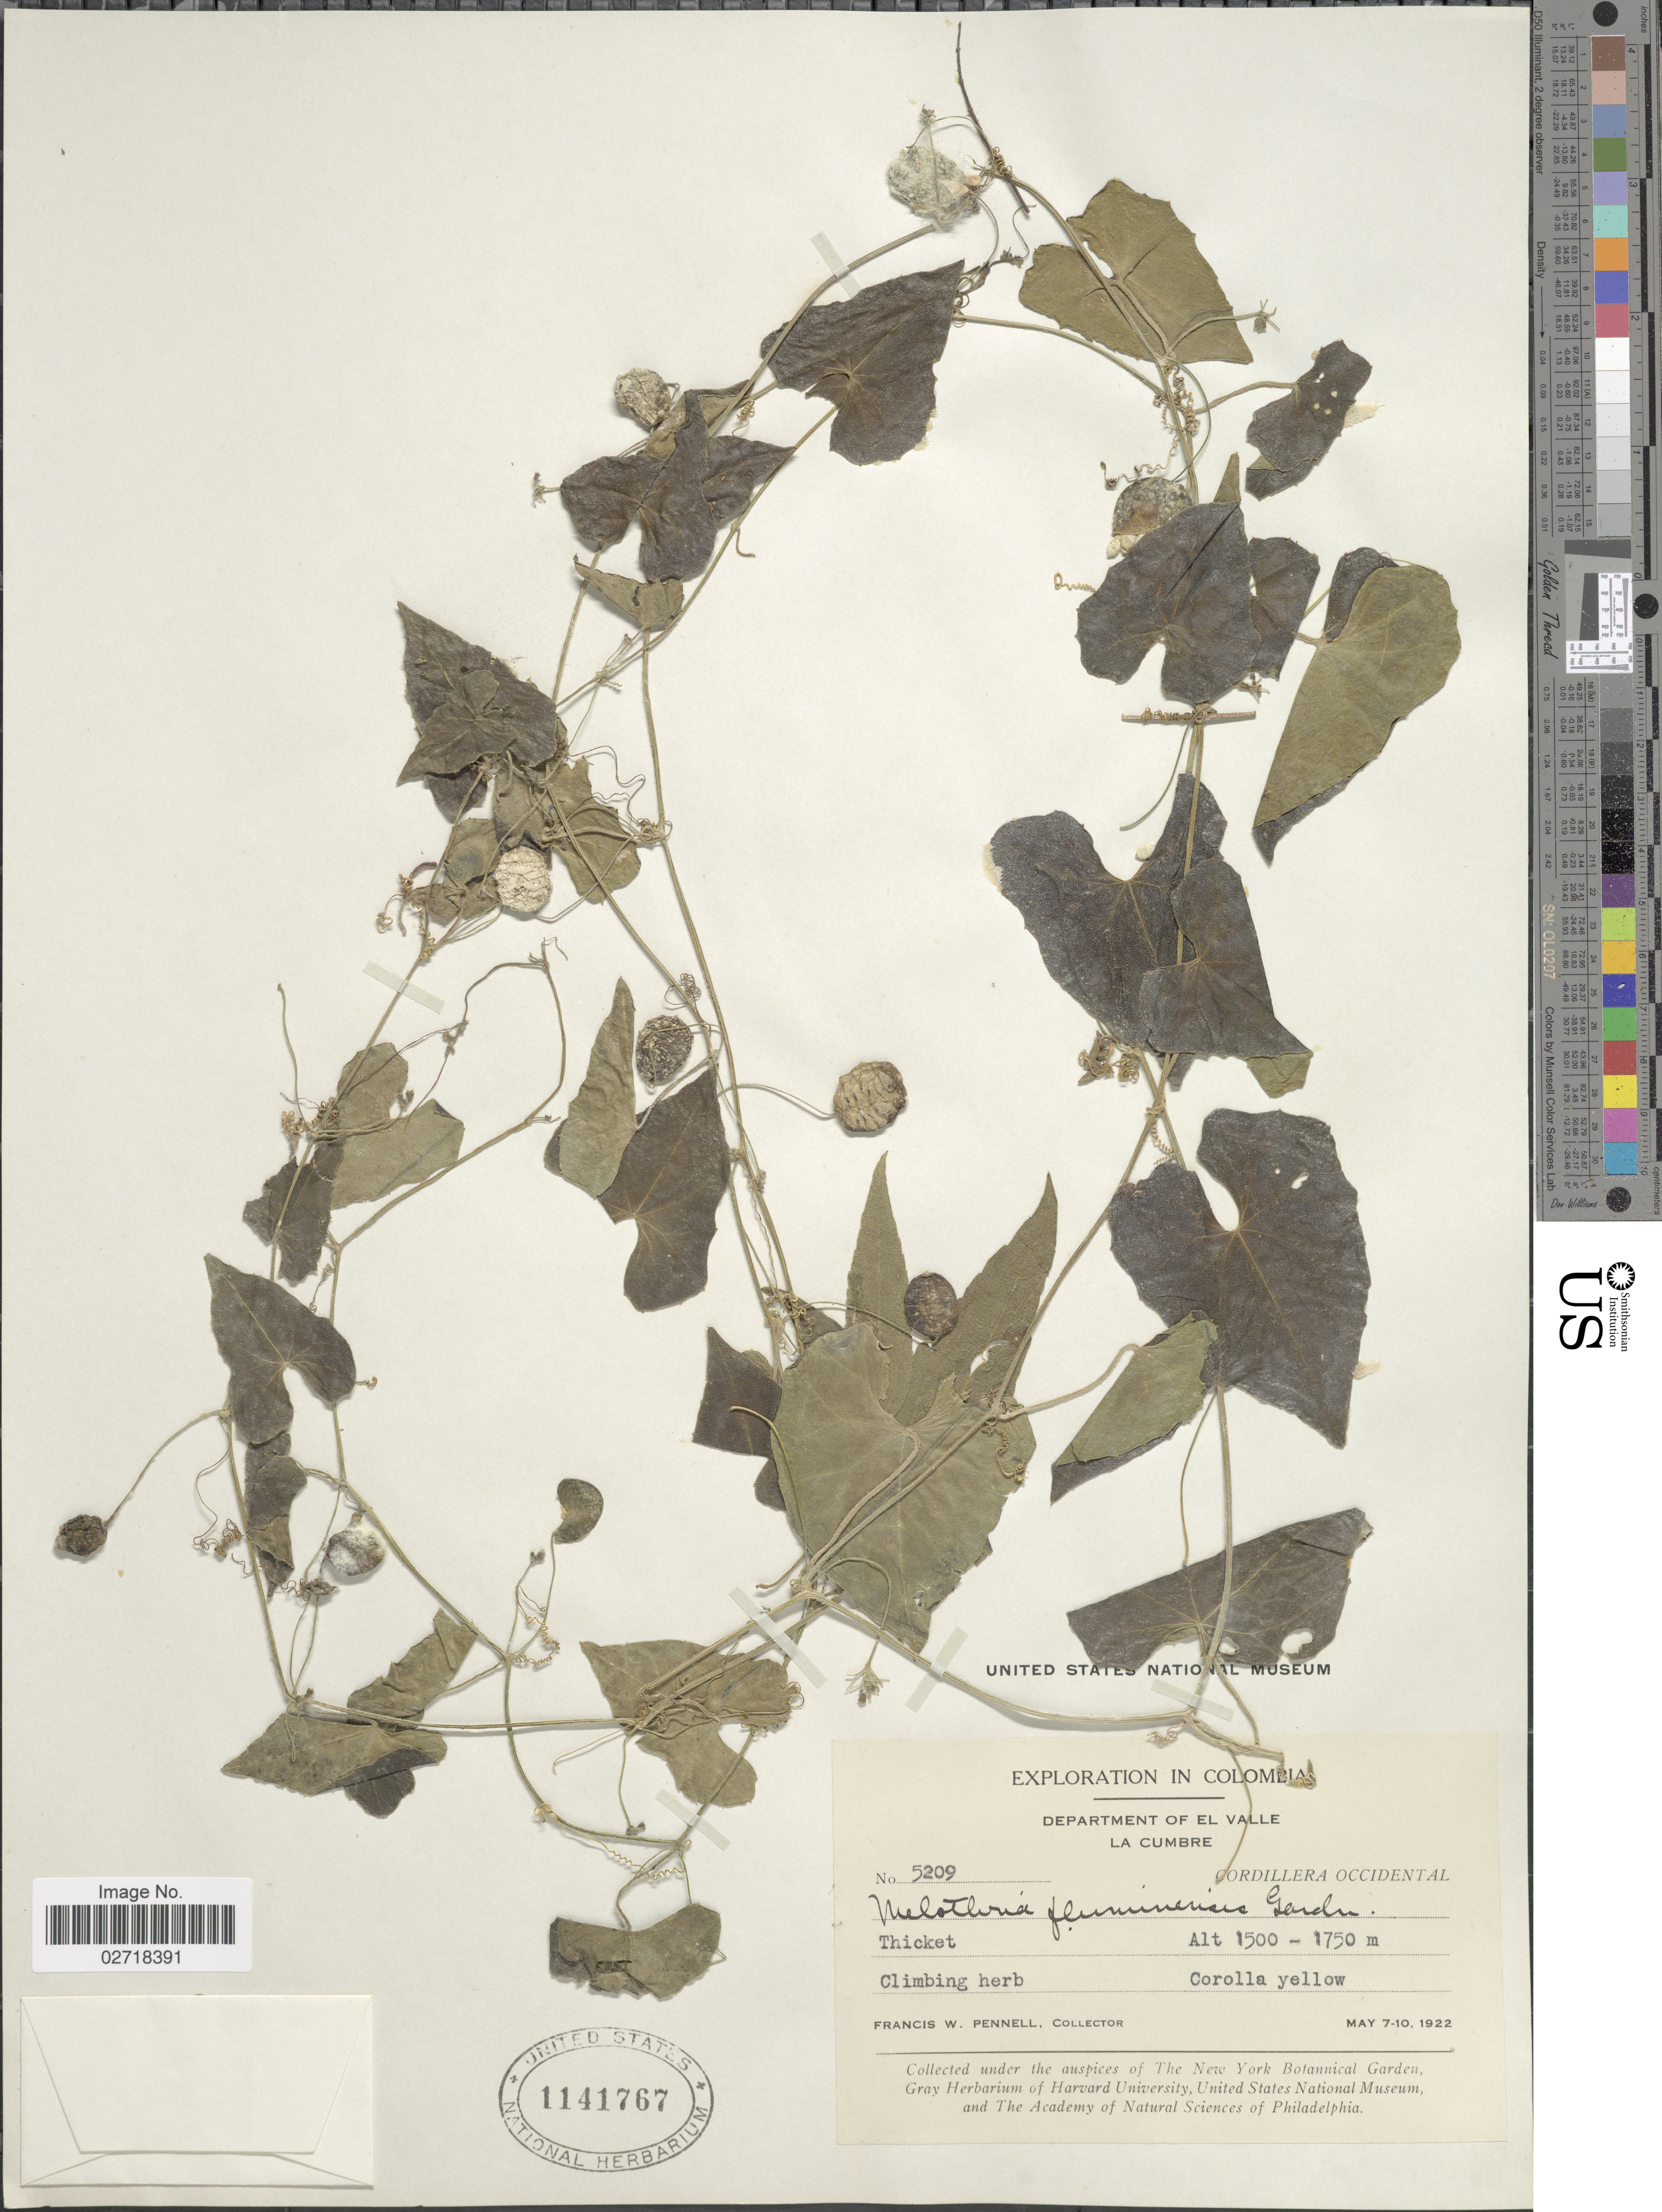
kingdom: Plantae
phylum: Tracheophyta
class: Magnoliopsida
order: Cucurbitales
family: Cucurbitaceae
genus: Melothria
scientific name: Melothria pendula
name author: L.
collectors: F. W. Pennell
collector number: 5209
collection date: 1922-05-07/1922-05-10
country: Colombia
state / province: Valle del Cauca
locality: Department of El Valle. La Cumbre. Cordillera Occidental.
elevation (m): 1500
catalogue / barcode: US 1141767